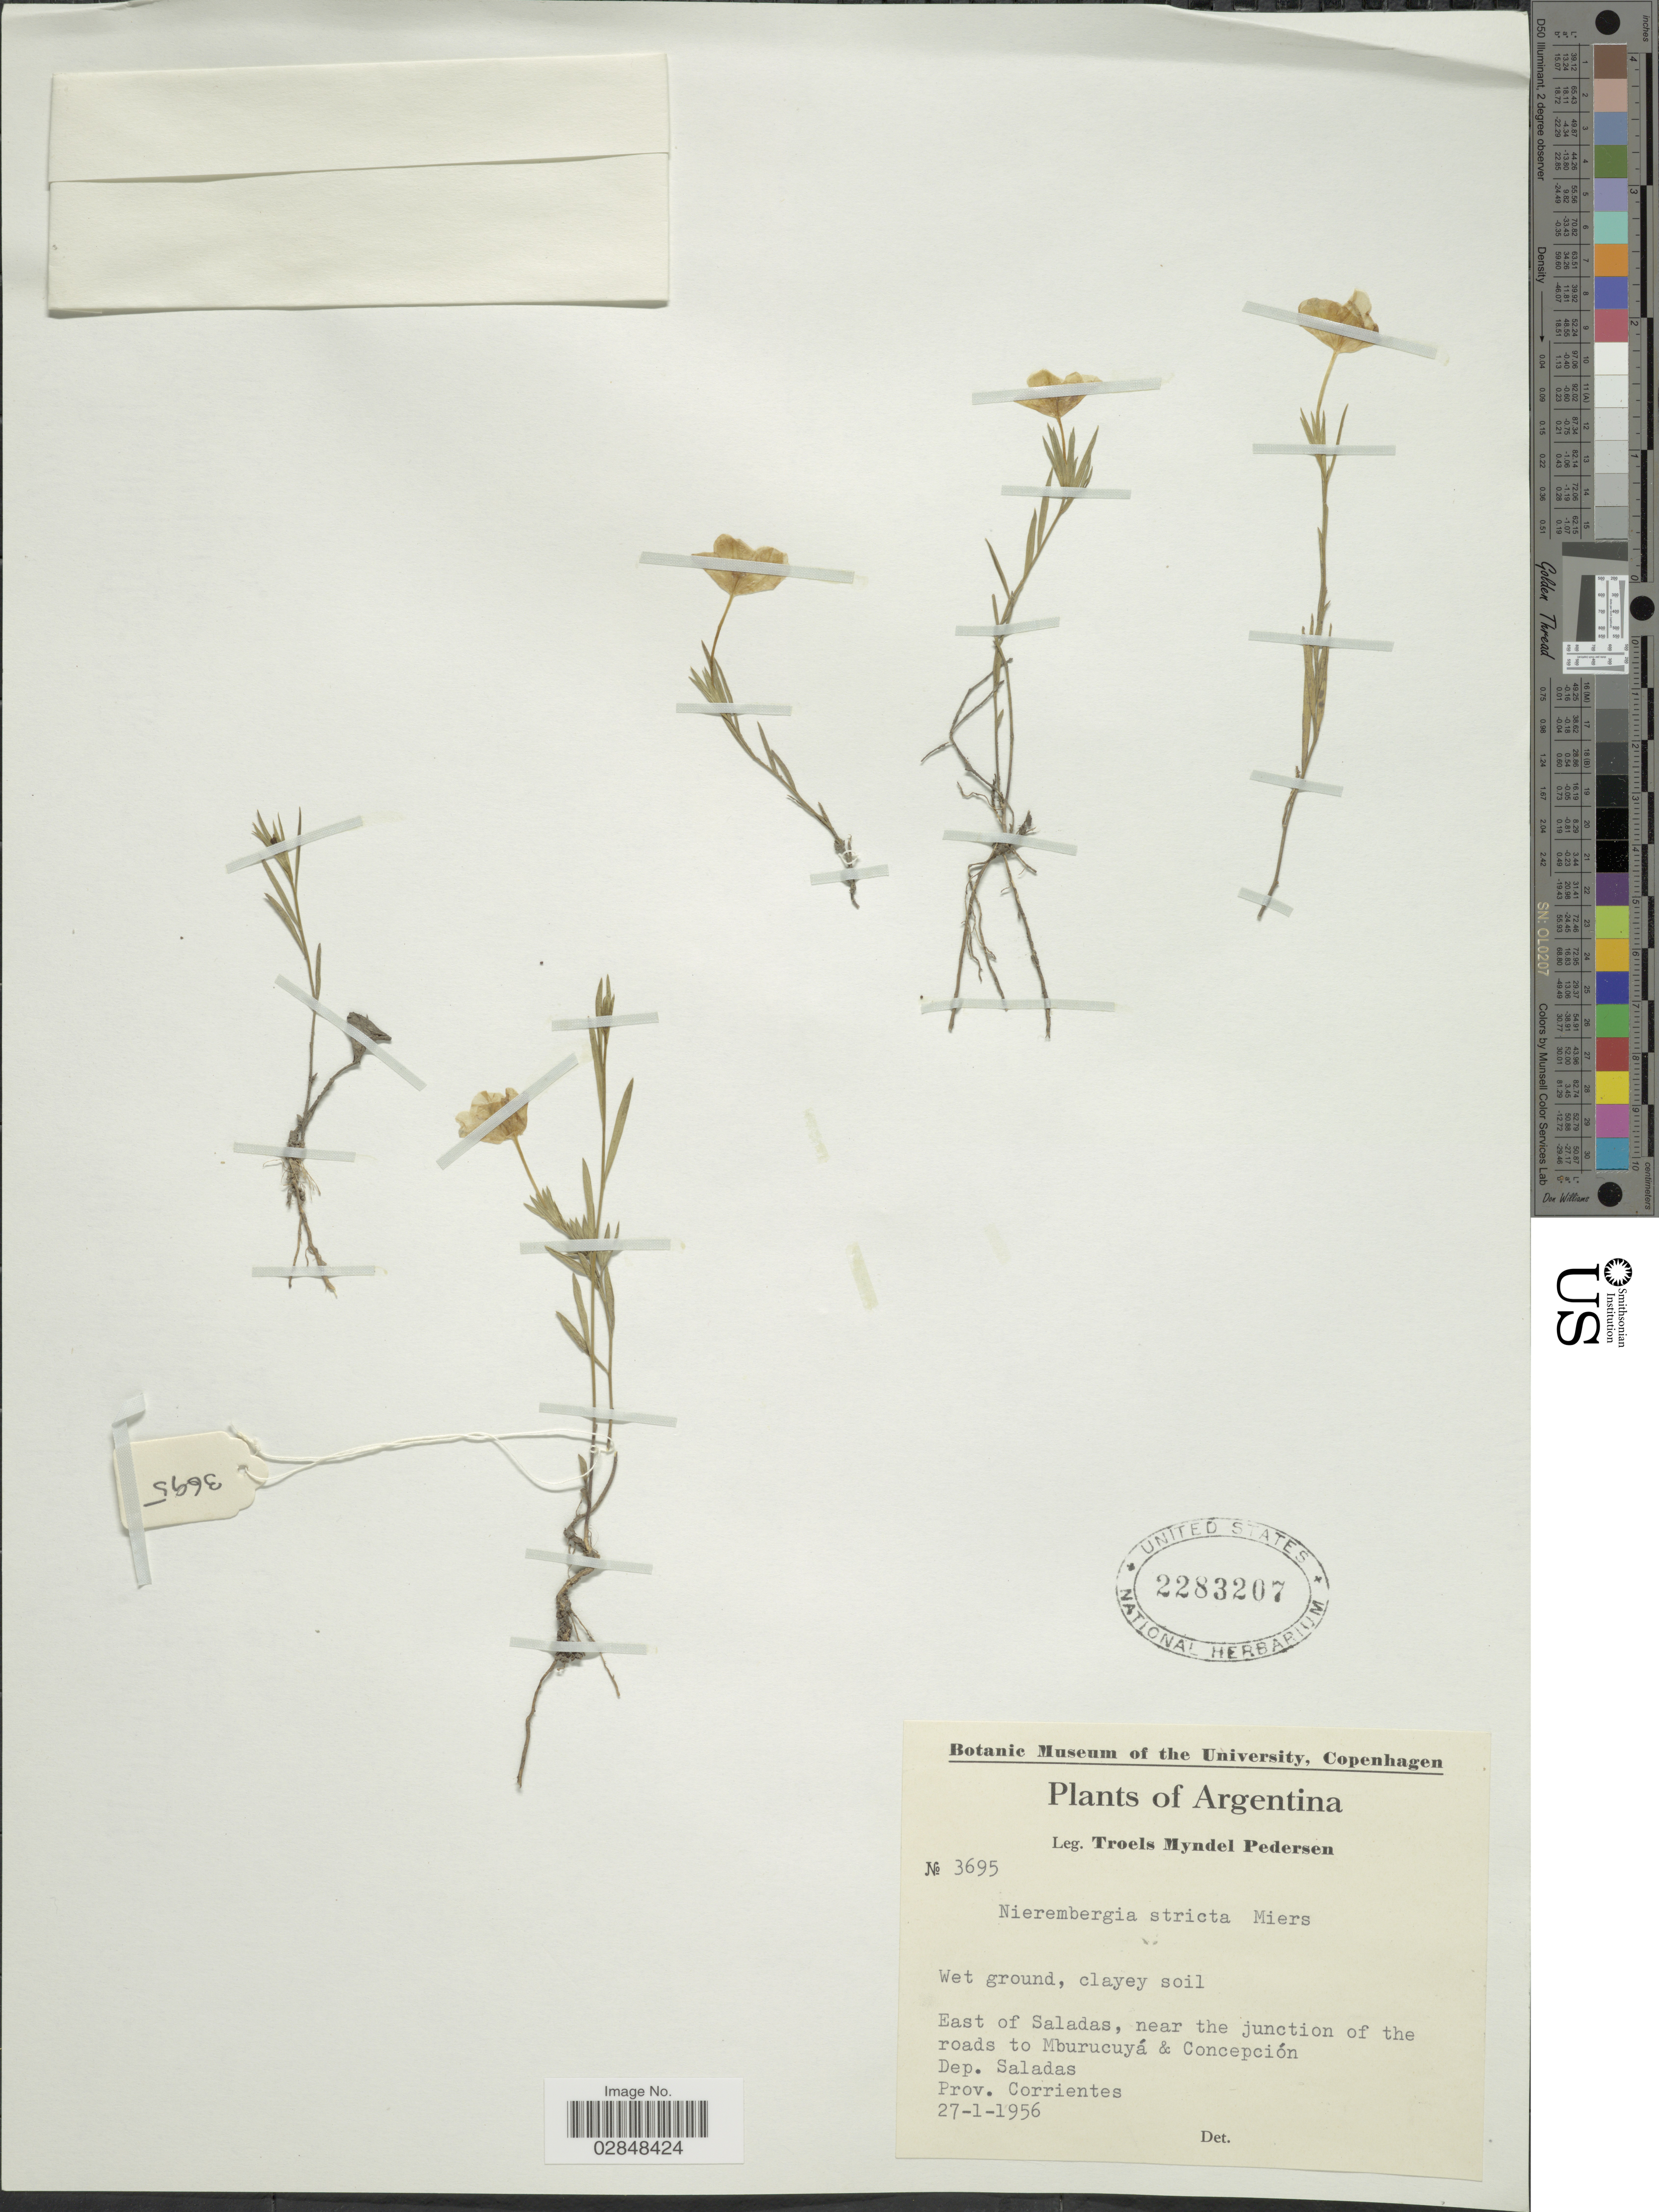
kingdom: Plantae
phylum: Tracheophyta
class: Magnoliopsida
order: Solanales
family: Solanaceae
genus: Nierembergia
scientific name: Nierembergia stricta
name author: Miers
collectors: T. Pederson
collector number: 3695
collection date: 1956-01-27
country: Argentina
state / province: Corrientes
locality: East of Saladas, near the junction of the roads to Mburucuyá & Concepción. Dep. Saladas.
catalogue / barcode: US 2283207